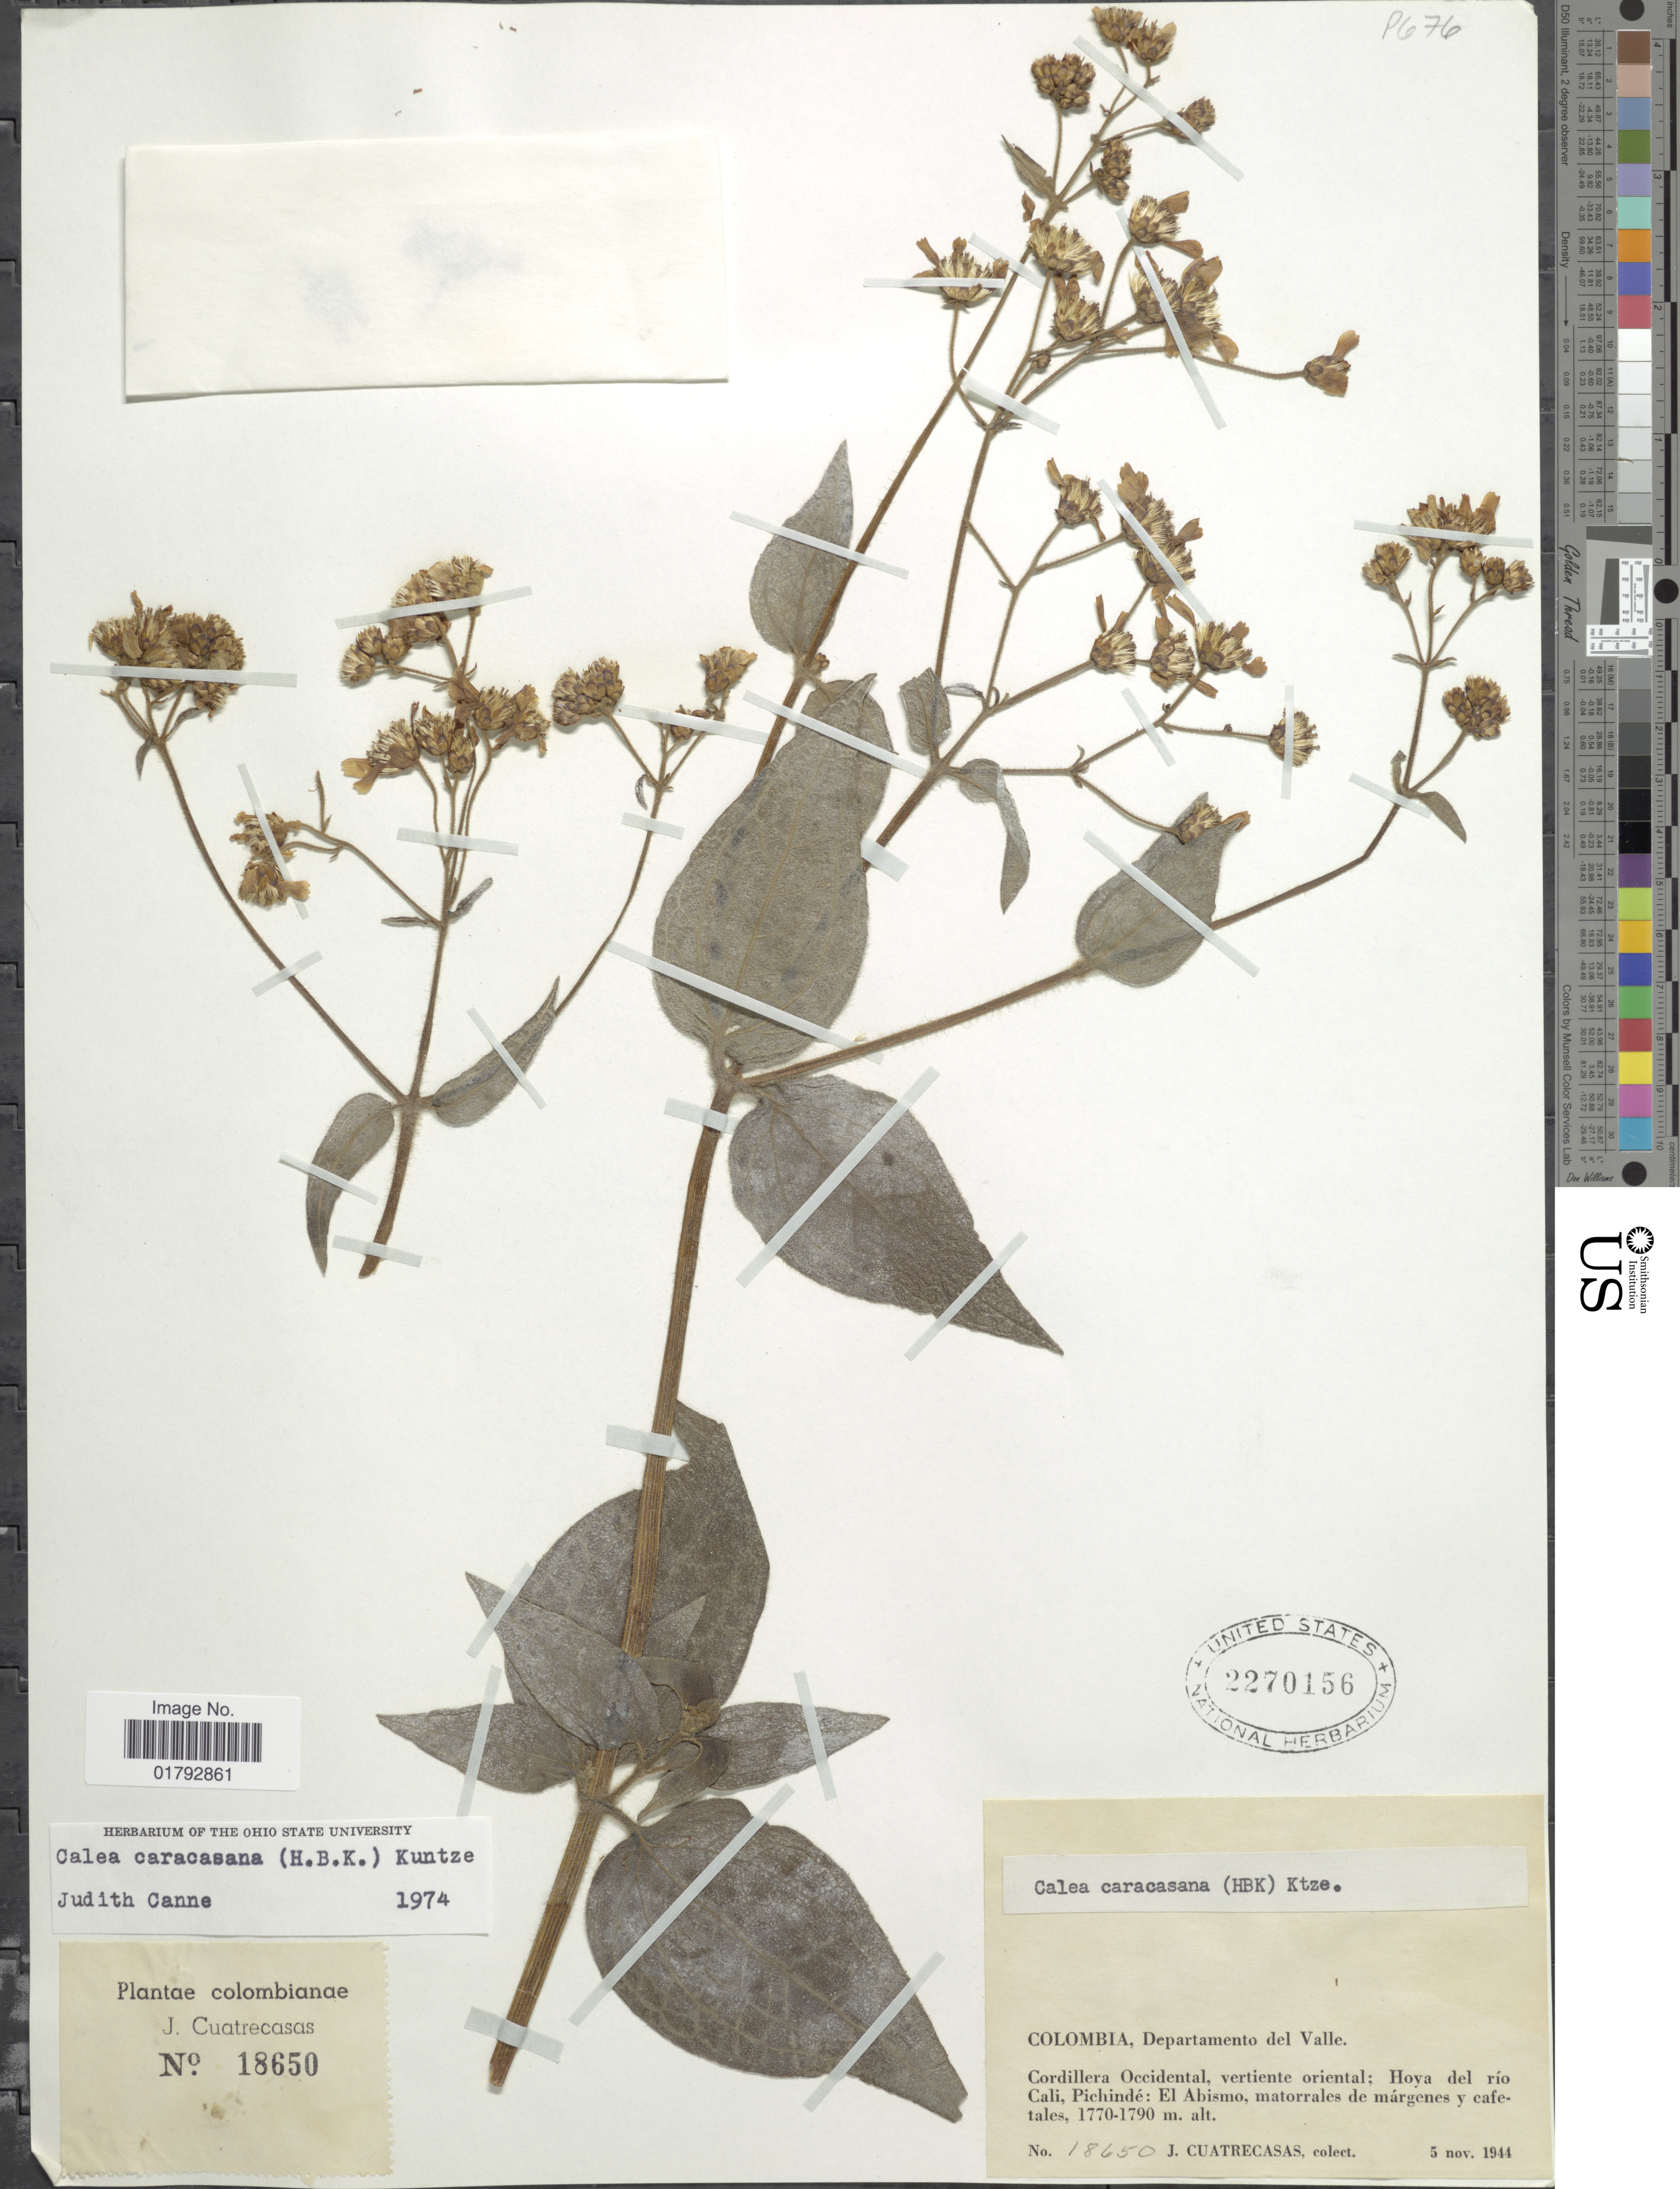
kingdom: Plantae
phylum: Tracheophyta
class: Magnoliopsida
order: Asterales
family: Asteraceae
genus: Alloispermum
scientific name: Alloispermum caracasanum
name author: (Kunth) H. Rob.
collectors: J. Cuatrecasas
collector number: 18650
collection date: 1944-11-05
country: Colombia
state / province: Valle del Cauca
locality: Departamento del Valle. Cordllera Occidental; , vertiente oriental; Hoya del Rio Cali, Pichinde;El Abismo, matorrales de margens y cafetales.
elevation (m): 1770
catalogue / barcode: US 2270156